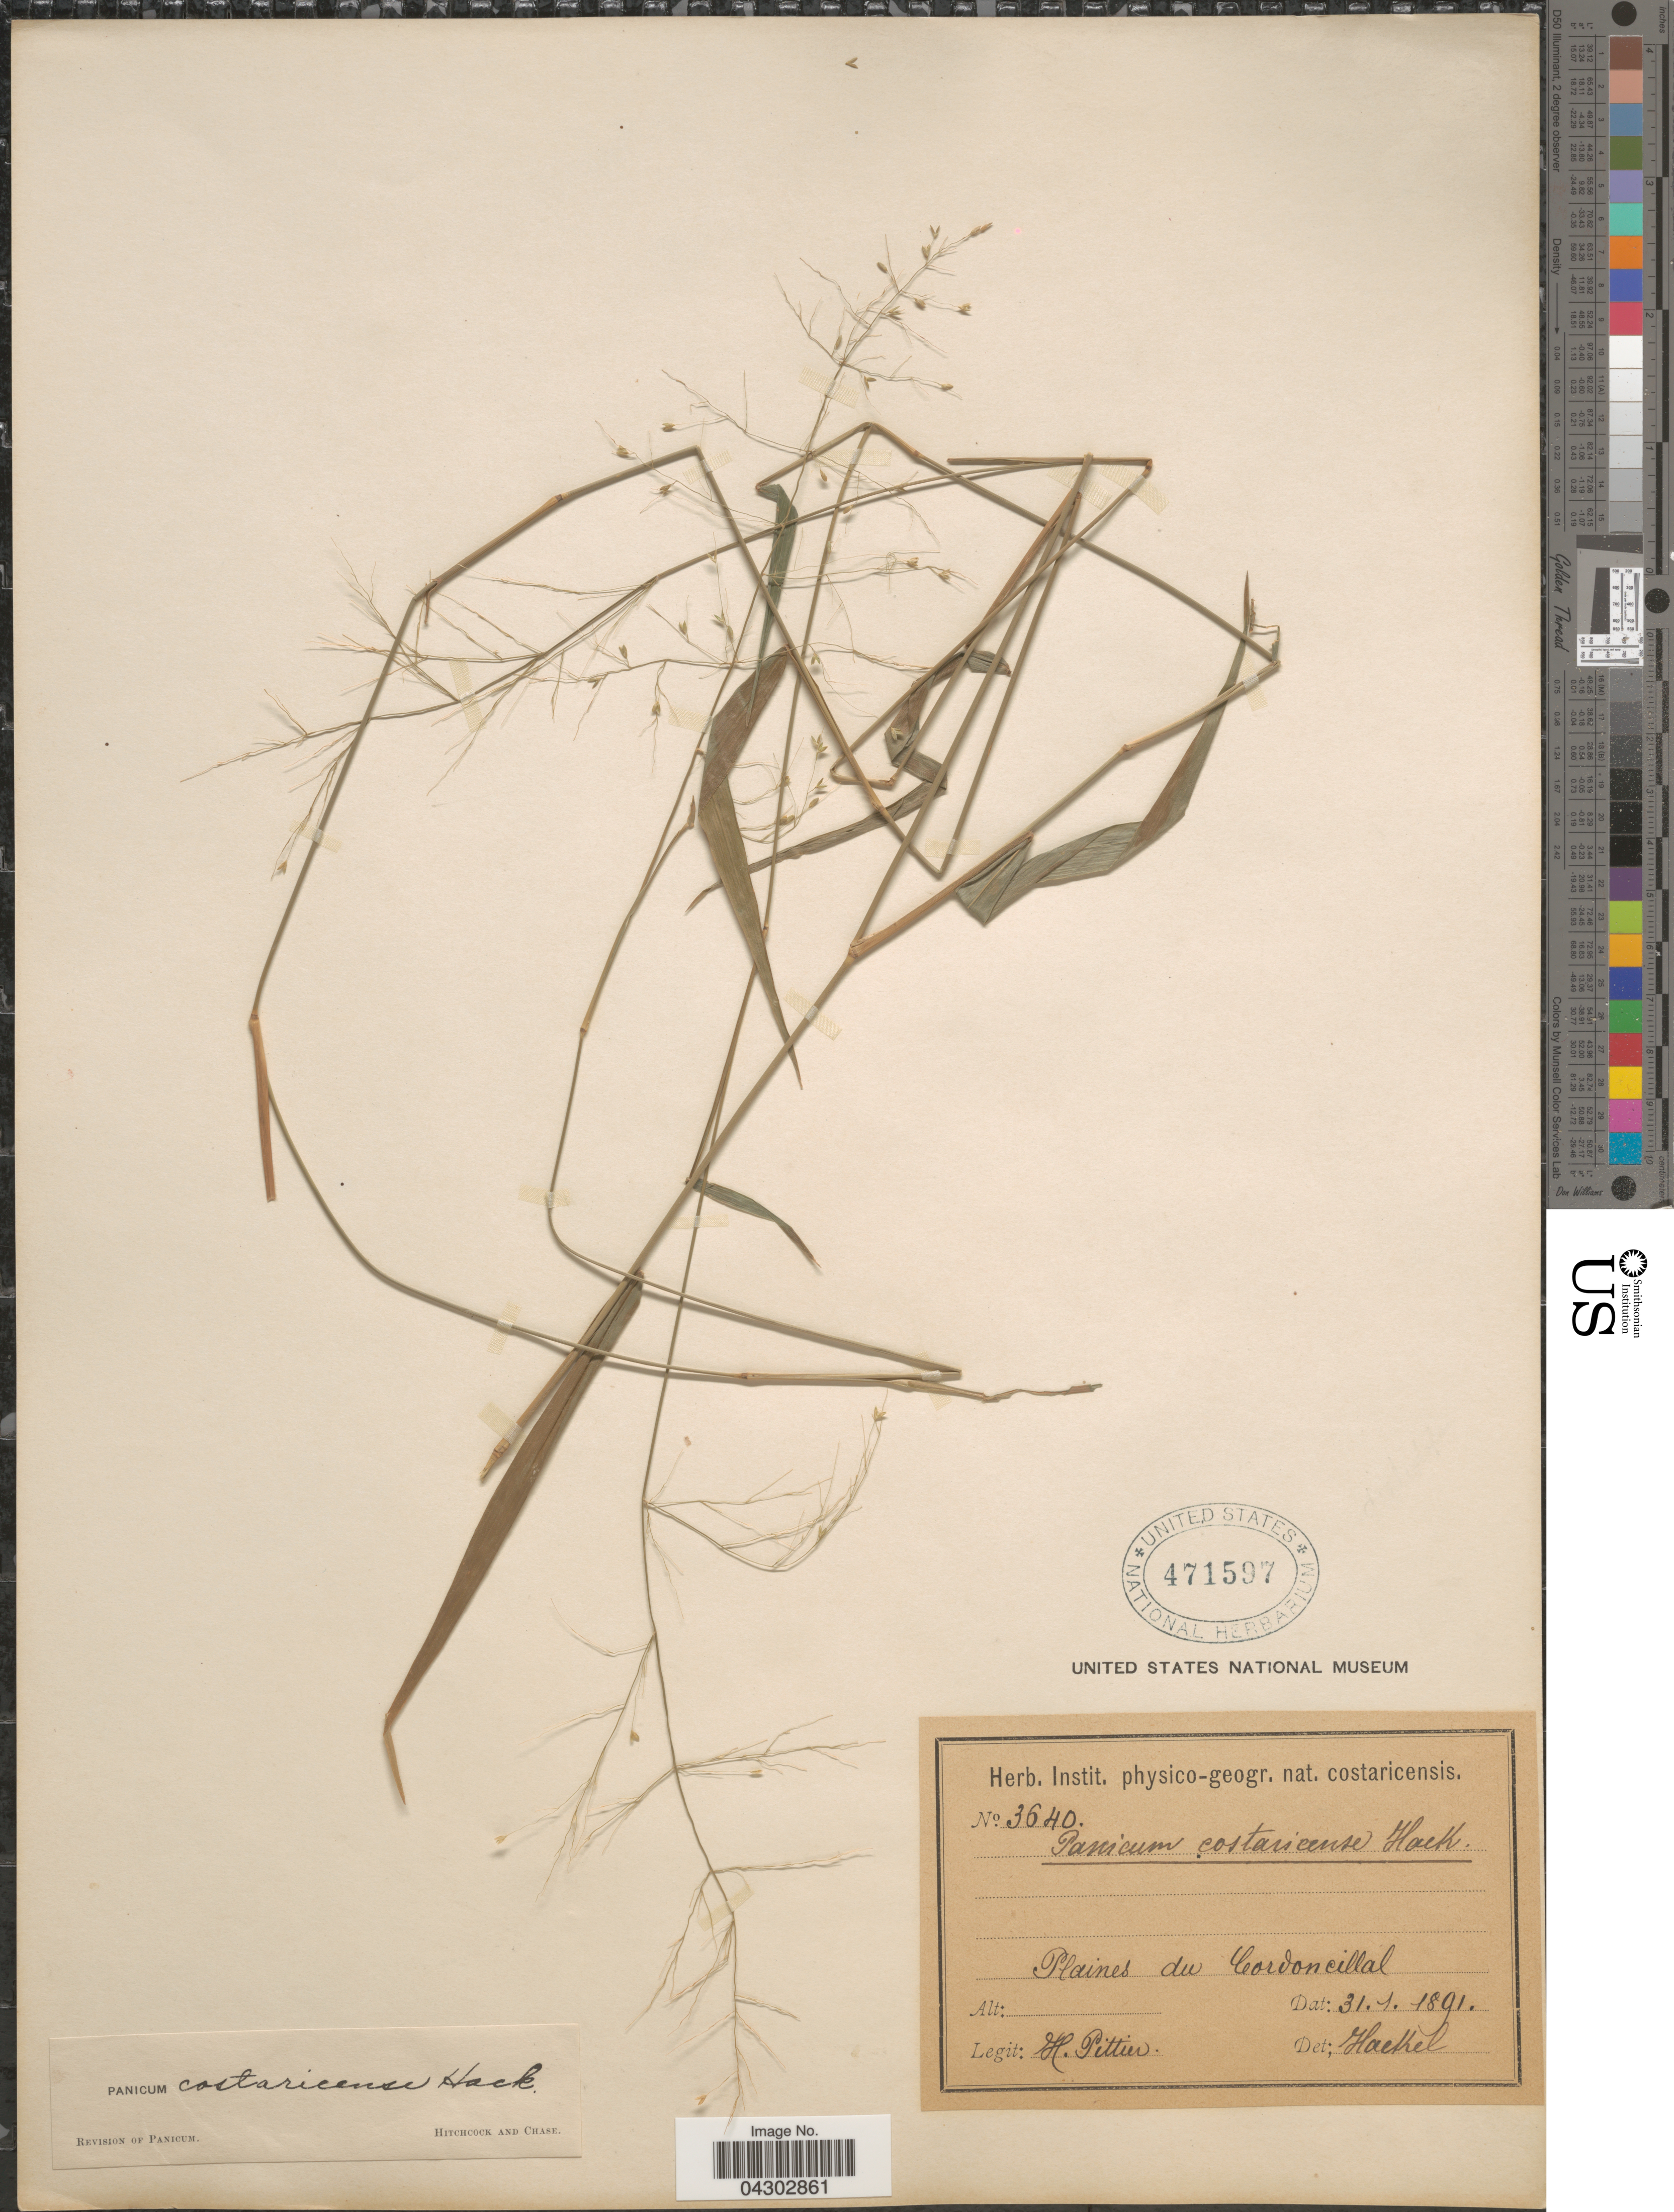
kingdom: Plantae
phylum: Tracheophyta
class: Liliopsida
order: Poales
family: Poaceae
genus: Panicum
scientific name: Panicum haenkeanum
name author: J. Presl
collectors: H. F. Pittier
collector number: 3640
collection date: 1891-01-31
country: Costa Rica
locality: Plaines du Cordoncillal.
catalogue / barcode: US 471597